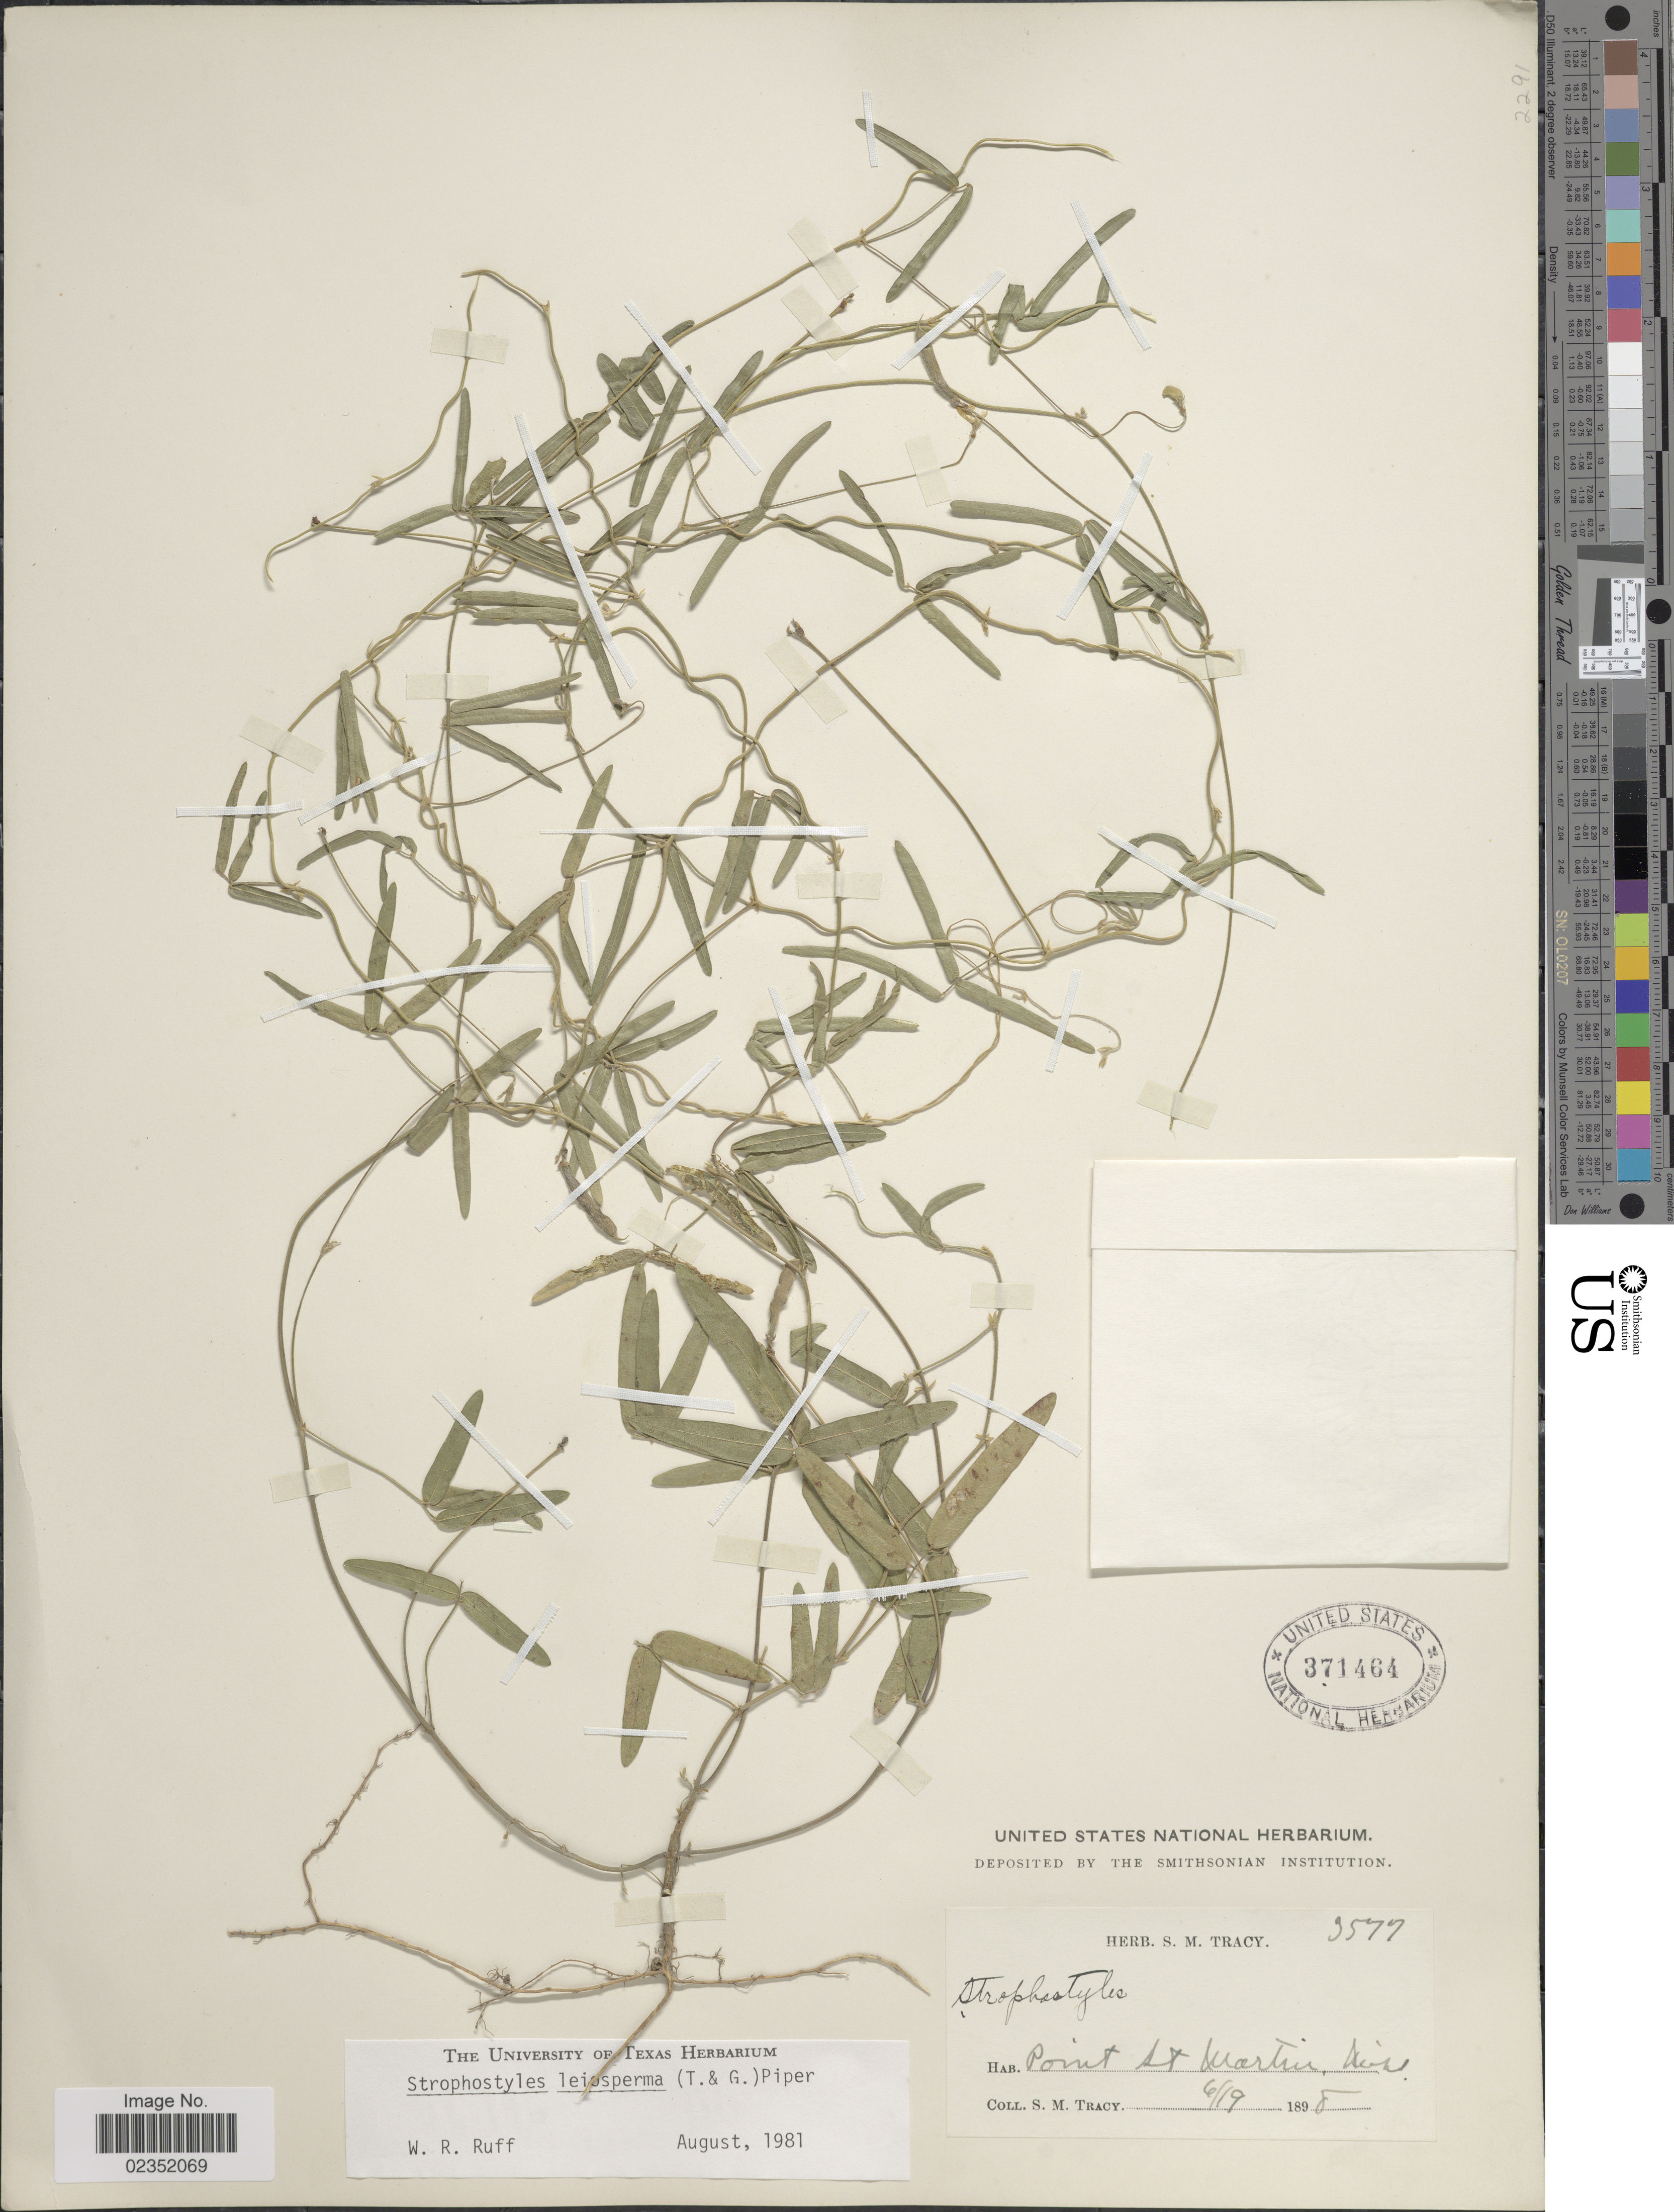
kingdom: Plantae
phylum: Tracheophyta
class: Magnoliopsida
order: Fabales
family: Fabaceae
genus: Strophostyles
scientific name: Strophostyles leiosperma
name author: (Torr. & A. Gray) Piper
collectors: S. M. Tracy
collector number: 3577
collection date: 1898-06-19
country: United States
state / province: Mississippi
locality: Point St. Martin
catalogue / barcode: US 371464